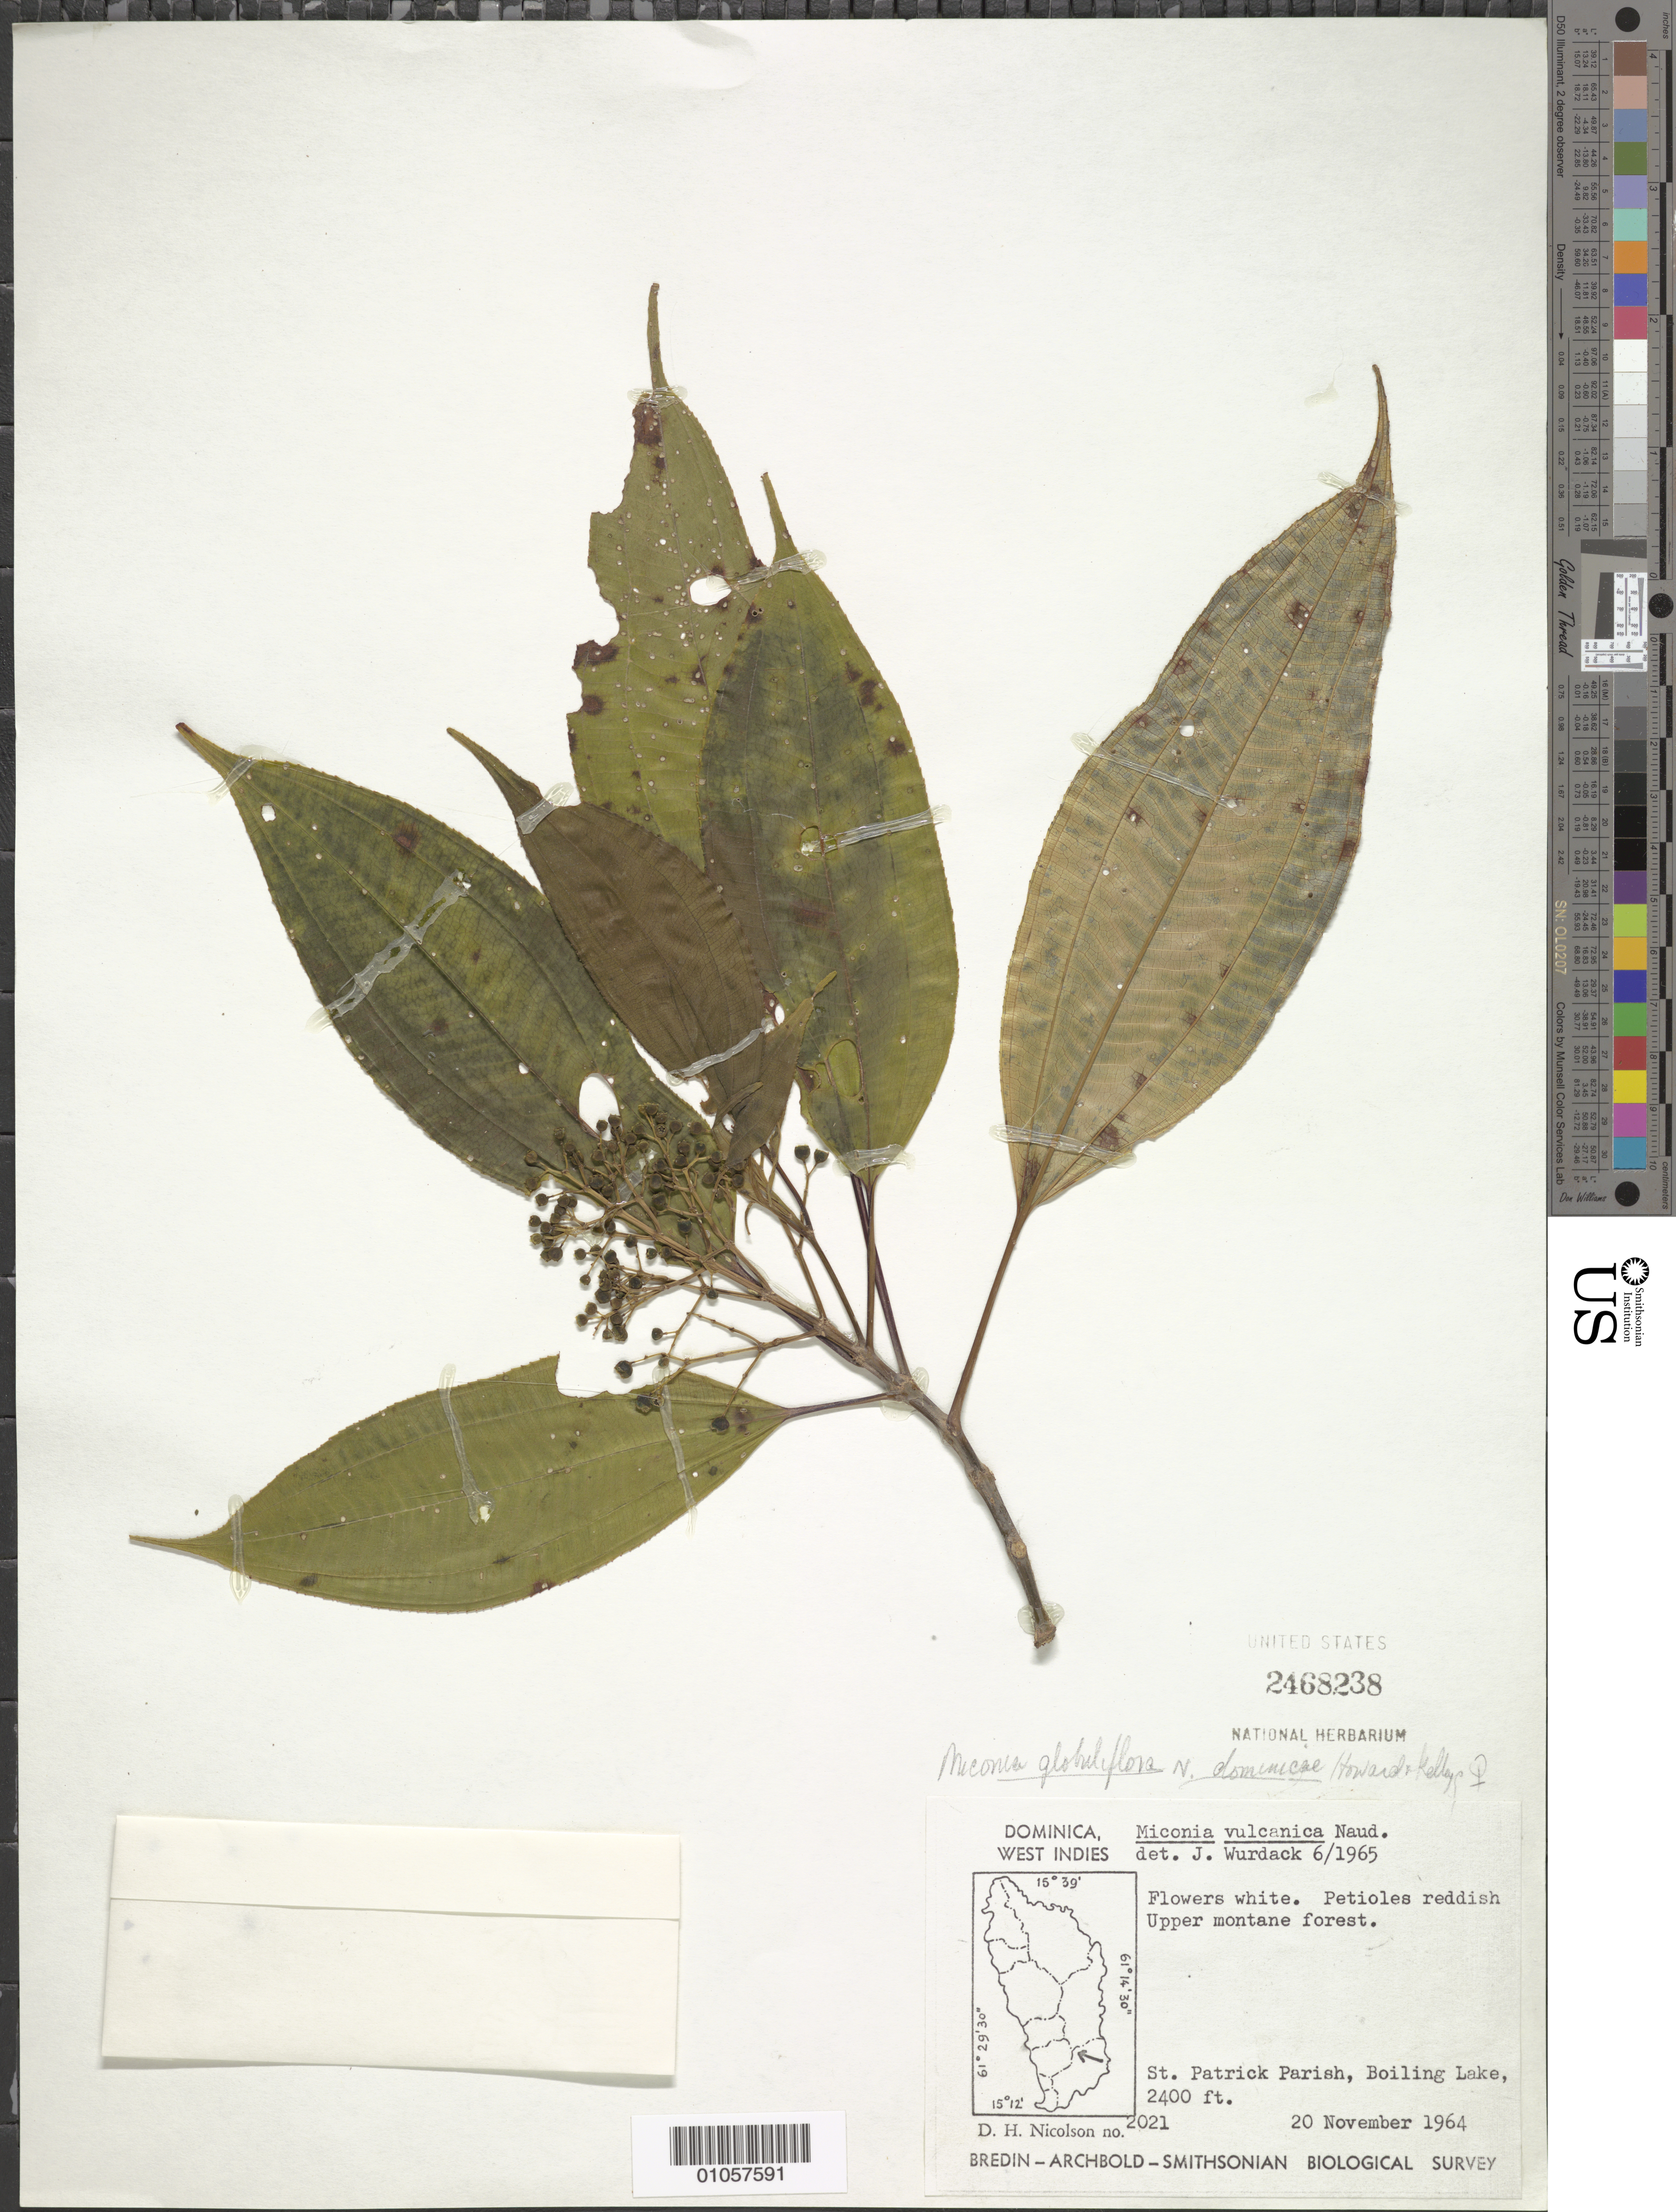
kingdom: Plantae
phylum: Tracheophyta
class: Magnoliopsida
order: Myrtales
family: Melastomataceae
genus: Miconia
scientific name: Miconia globuliflora var. dominicae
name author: R.A. Howard & E.A. Kellogg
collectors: D. H. Nicolson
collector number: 2021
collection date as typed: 20 Nov 1964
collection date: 1964-11-20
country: Dominica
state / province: St. Patrick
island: Dominica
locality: Boiling Lake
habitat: Upper montane forest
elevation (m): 732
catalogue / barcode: US 2468238